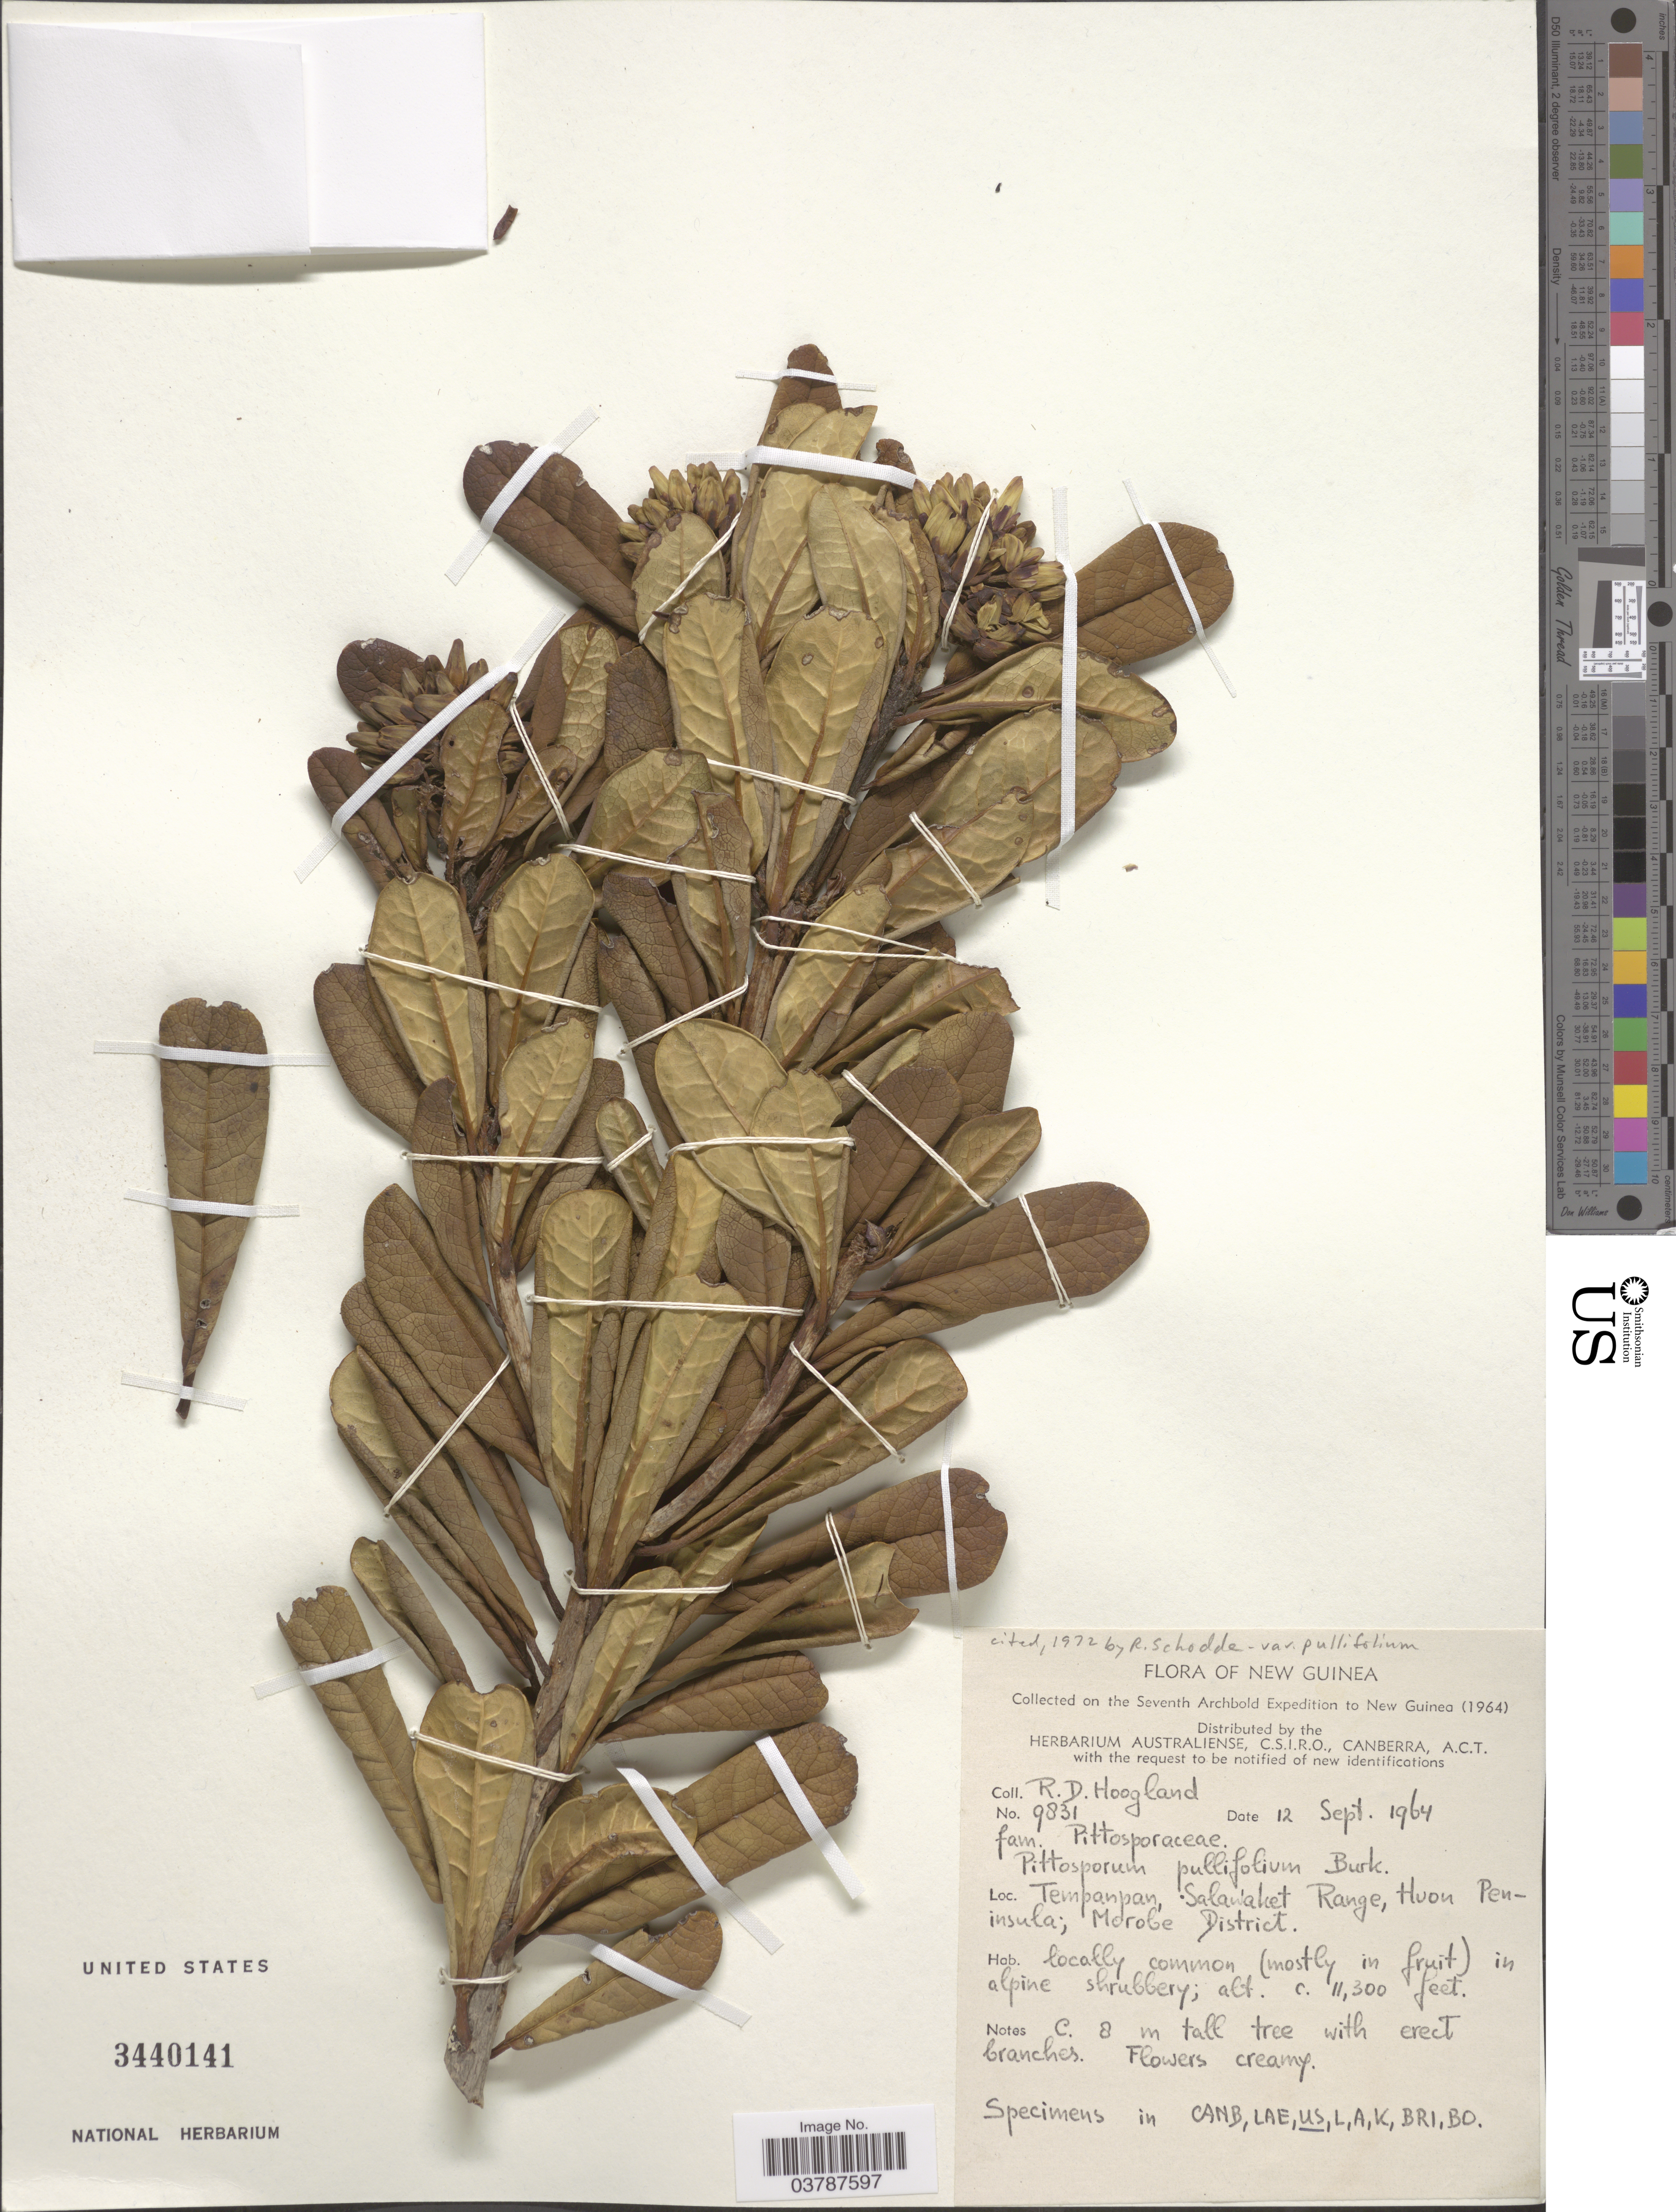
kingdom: Plantae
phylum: Tracheophyta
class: Magnoliopsida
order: Apiales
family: Pittosporaceae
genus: Pittosporum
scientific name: Pittosporum pullifolium subsp. pullifolium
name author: Burkill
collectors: R. D. Hoogland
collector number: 9831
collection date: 1964-09-12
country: Papua New Guinea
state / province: Morobe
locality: New guinea. Tempanpan, Salawaket Range, Huon Peninsula; Morobe District.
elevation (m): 3444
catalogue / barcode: US 3440141